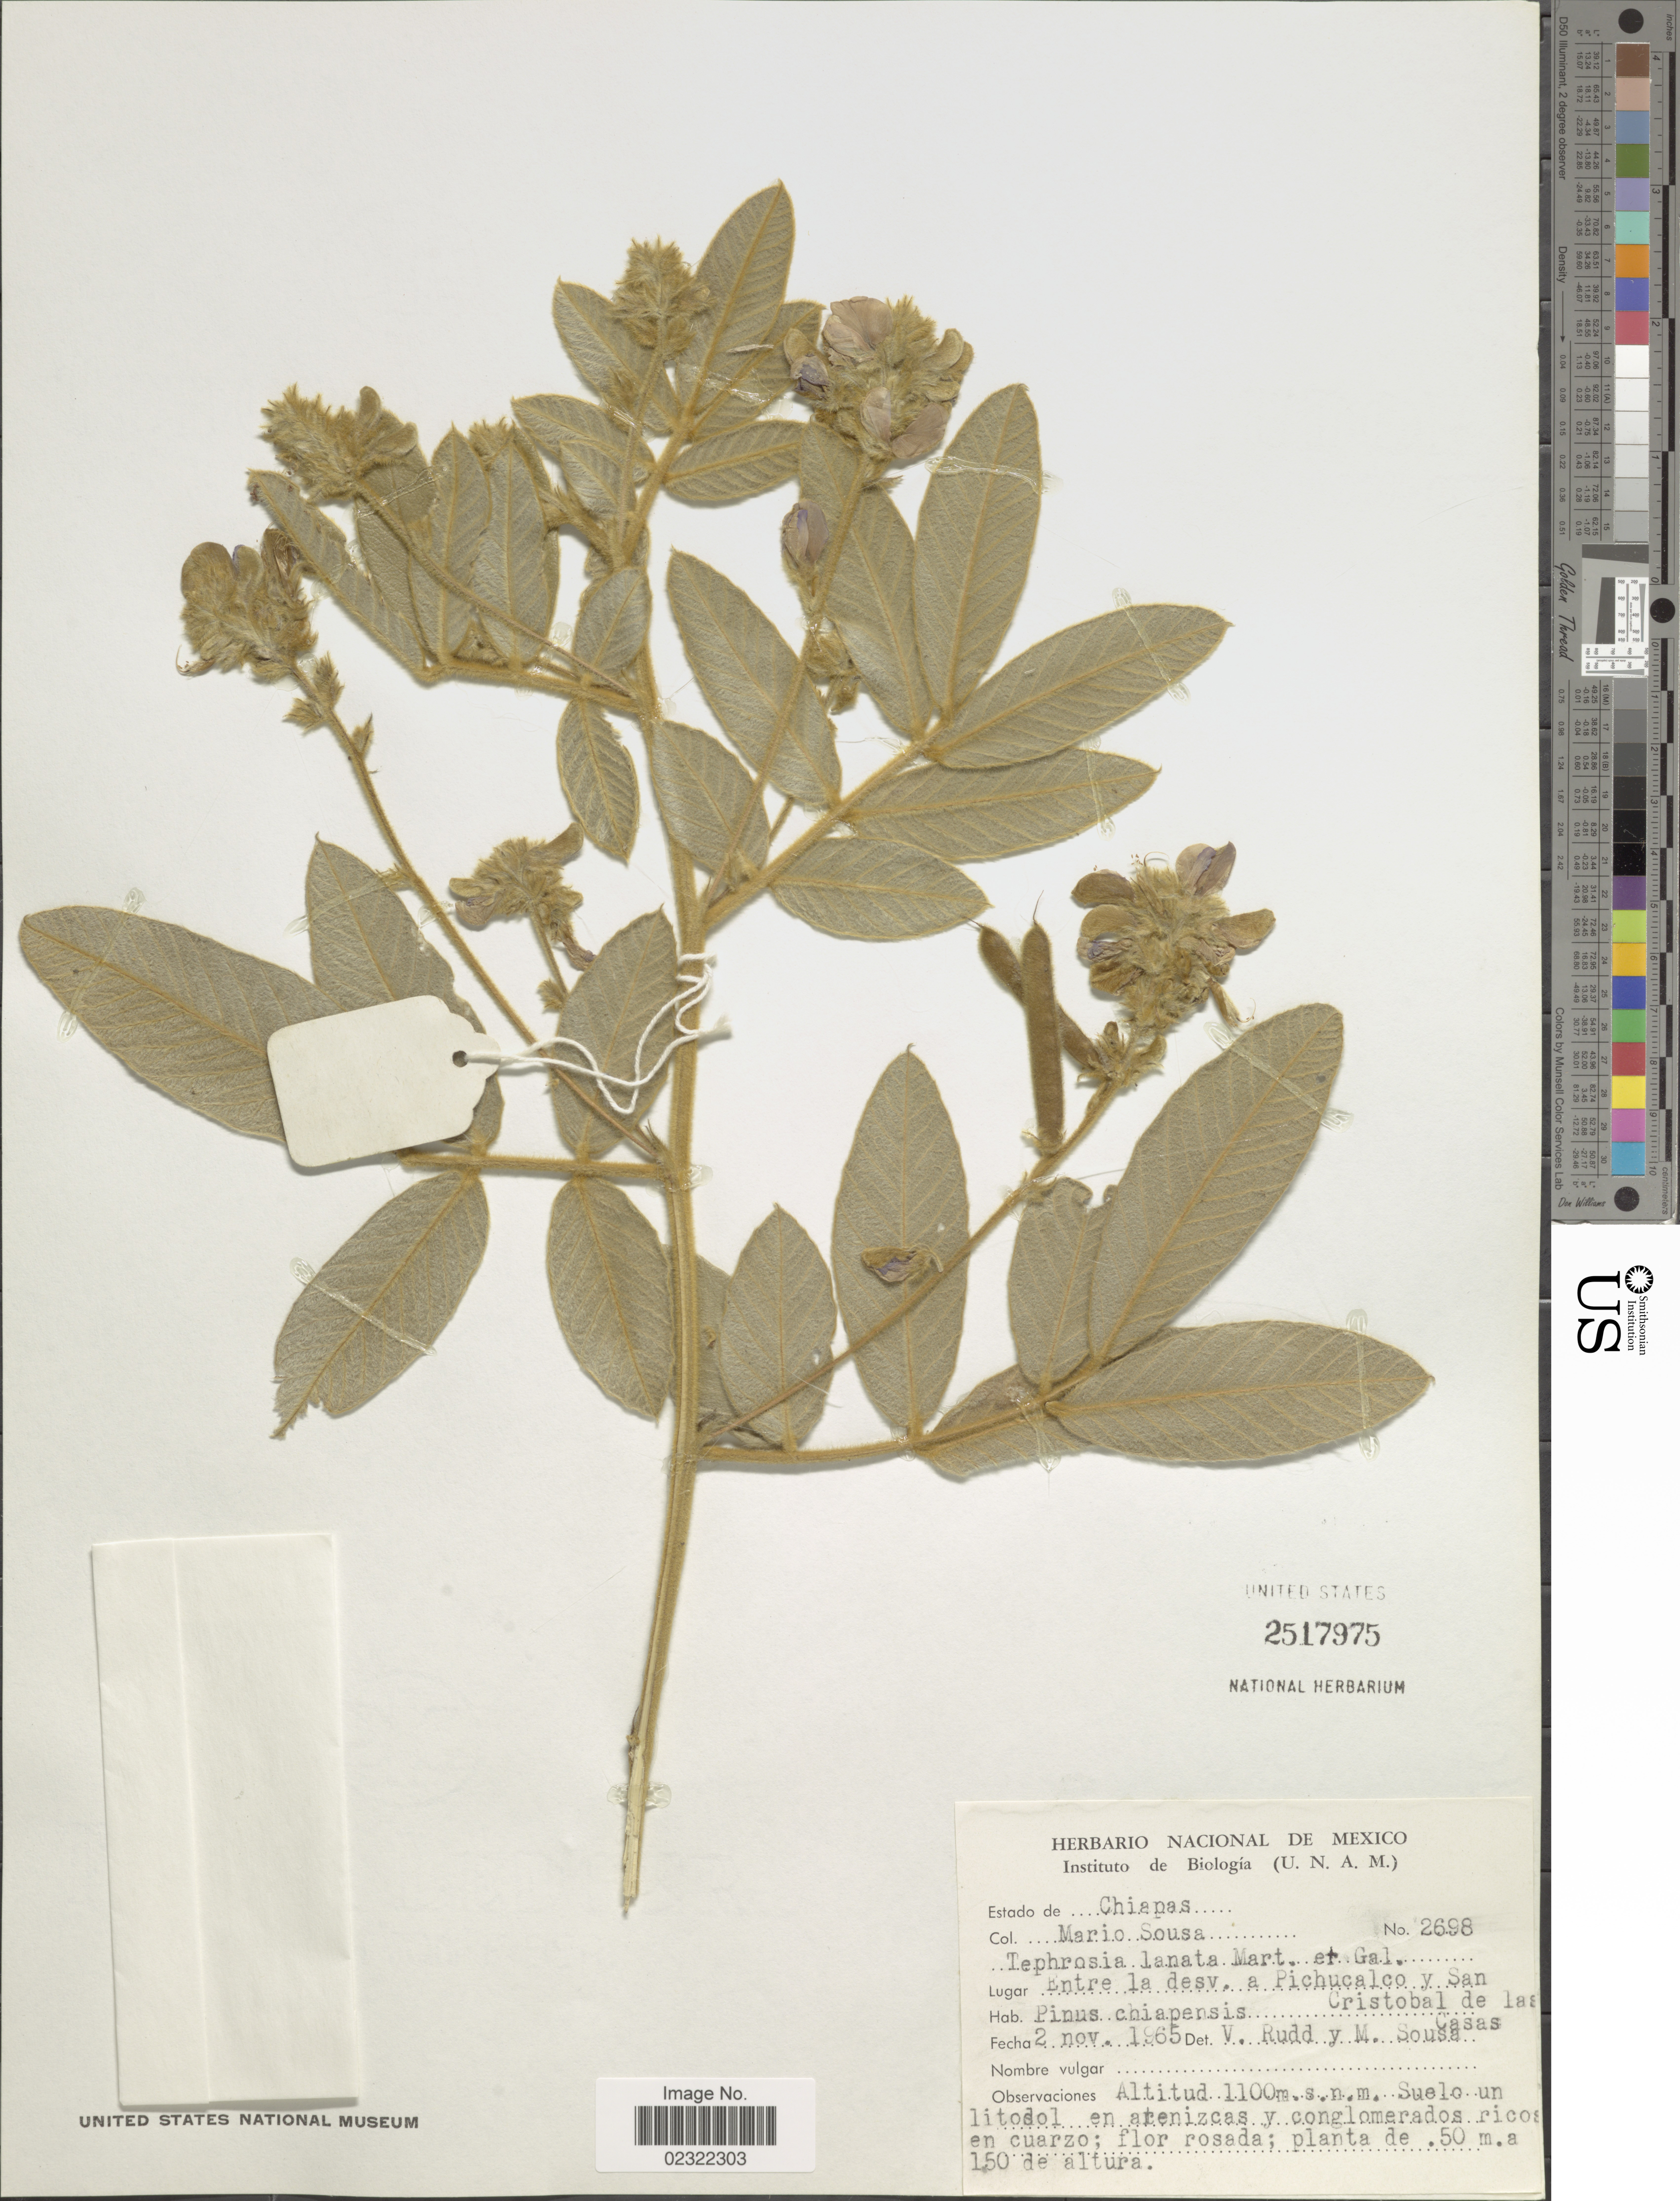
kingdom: Plantae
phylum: Tracheophyta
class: Magnoliopsida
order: Fabales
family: Fabaceae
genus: Tephrosia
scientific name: Tephrosia lanata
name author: M. Martens & Galeotti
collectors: M. Sousa S.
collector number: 2698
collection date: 1965-11-02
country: Mexico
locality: Entre la desv. a Pichucalco y San Cristobal de las.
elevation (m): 50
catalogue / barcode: US 2517975